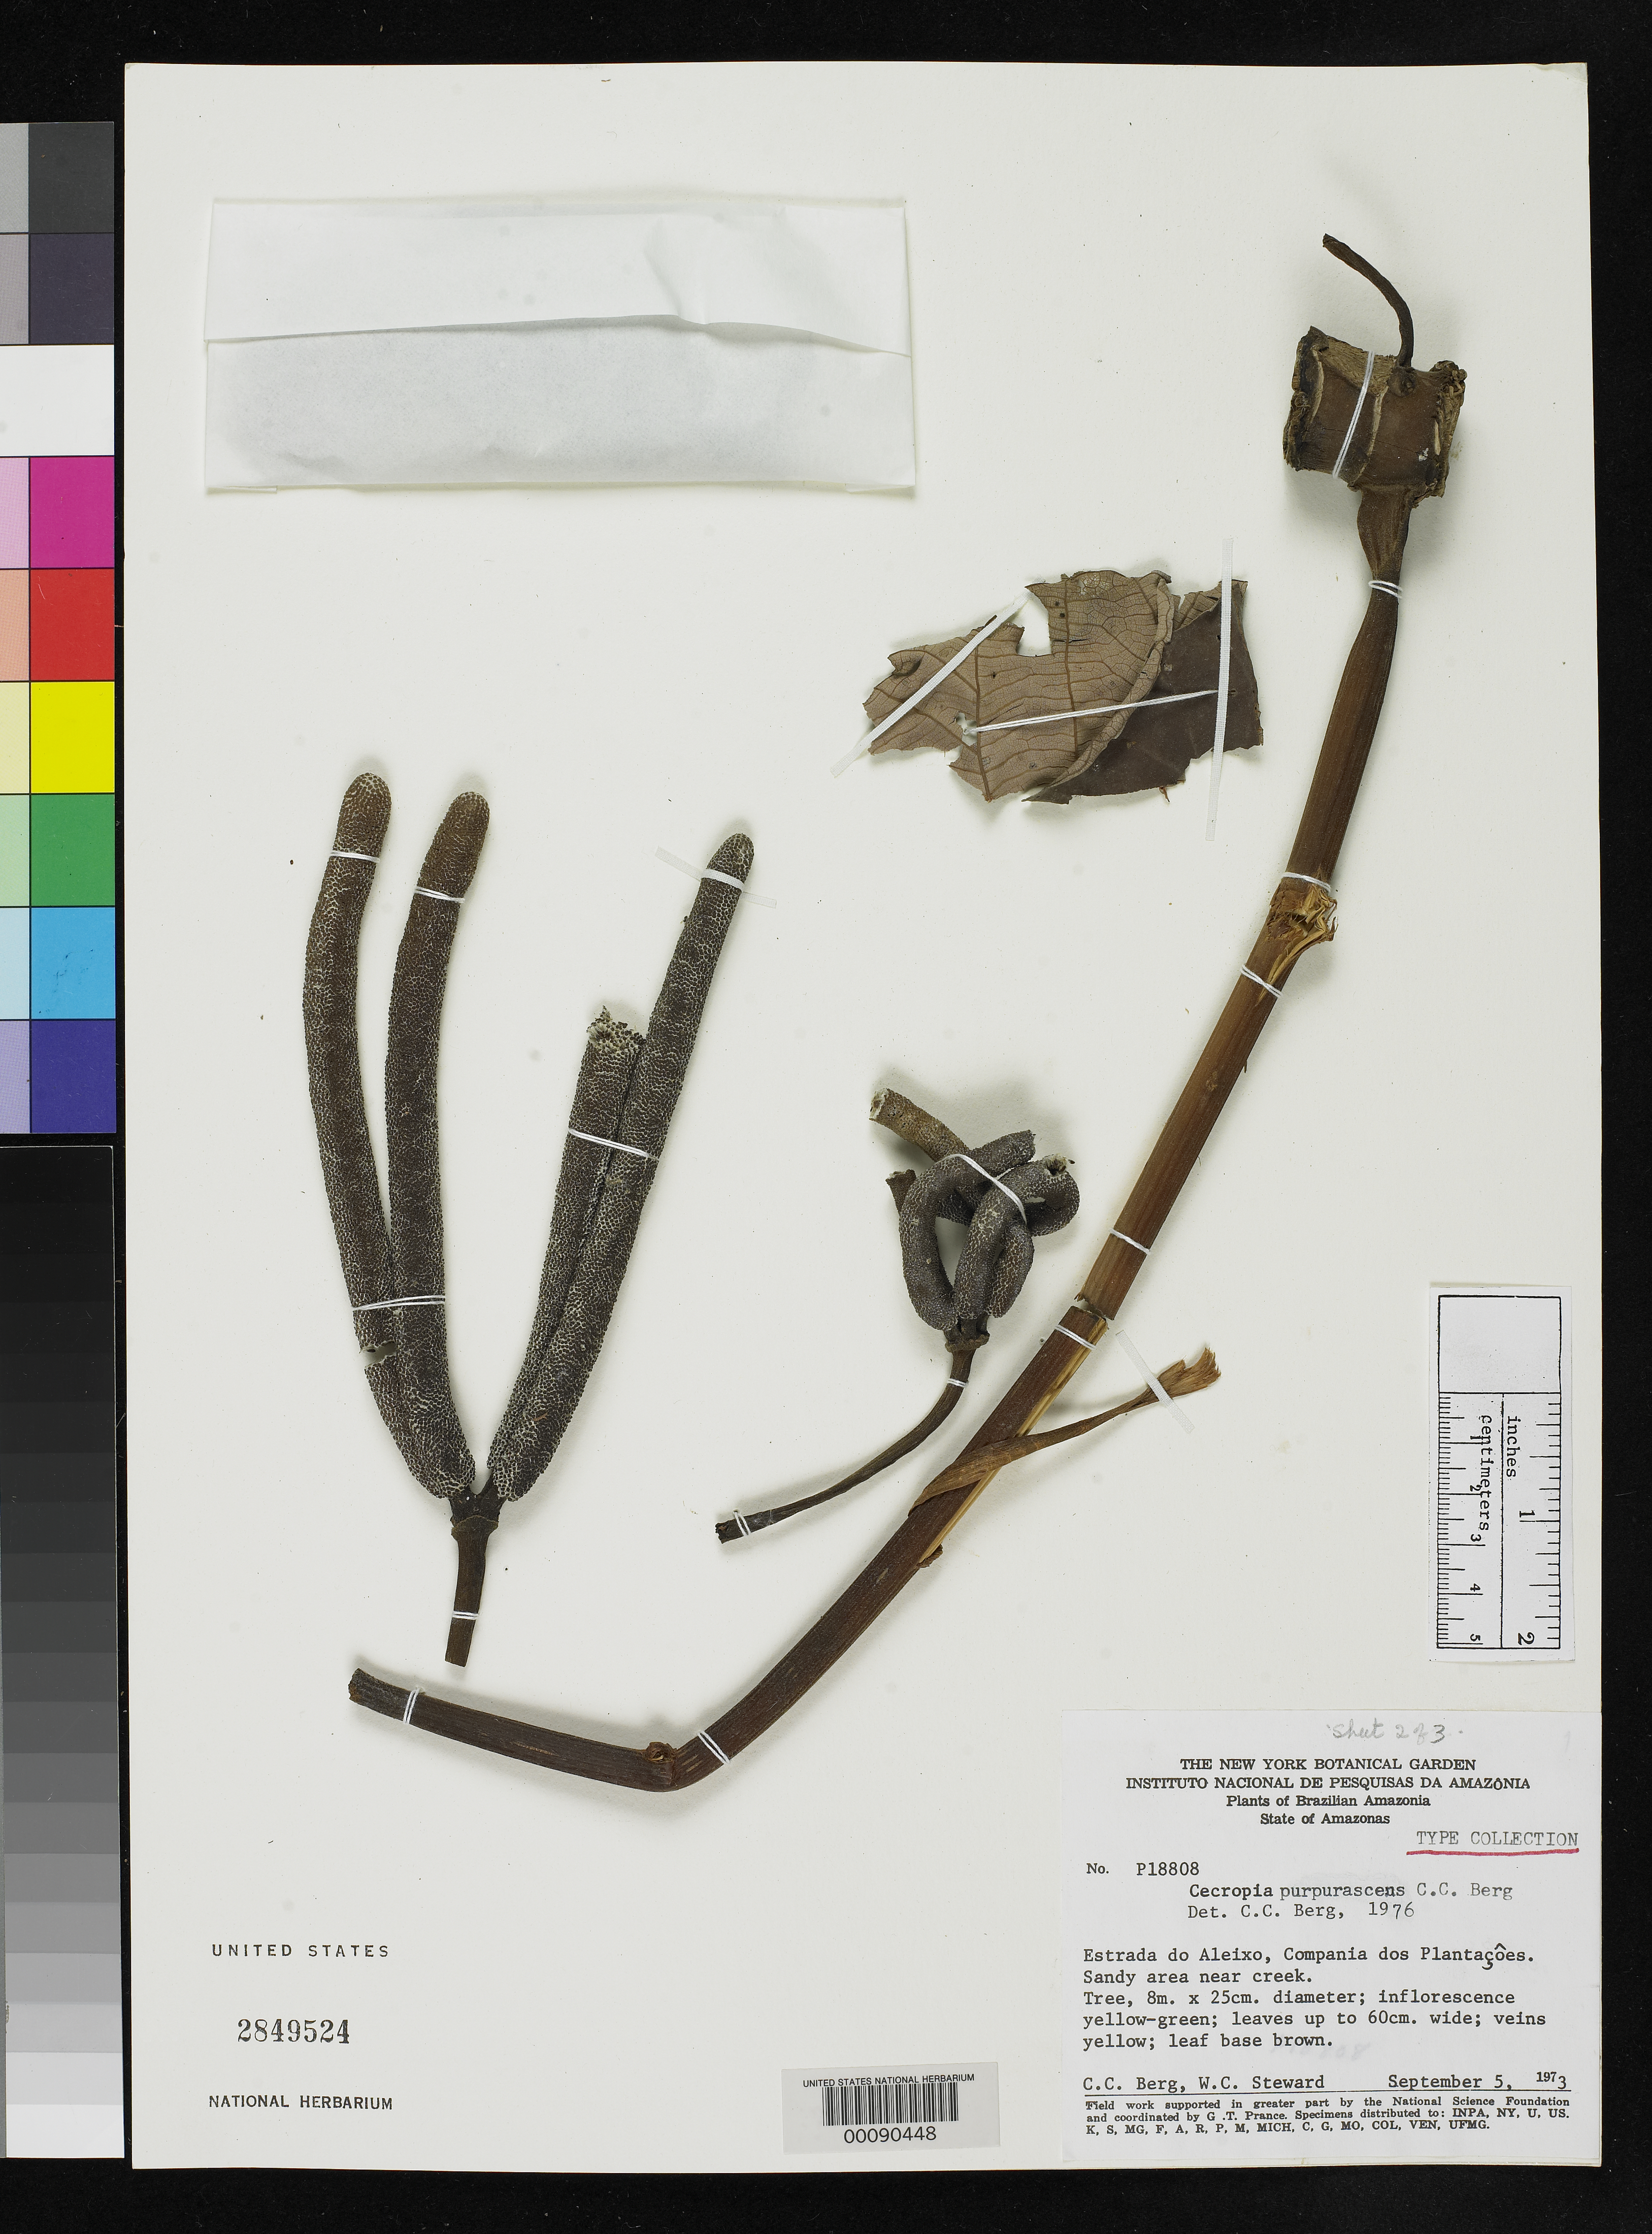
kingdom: Plantae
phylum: Tracheophyta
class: Magnoliopsida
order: Rosales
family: Urticaceae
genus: Cecropia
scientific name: Cecropia purpurascens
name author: C.C. Berg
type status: Isotype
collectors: C. C. Berg & W. Seward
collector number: P 18808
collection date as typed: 05 Sep 1973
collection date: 1973-09-05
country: Brazil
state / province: Amazonas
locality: Estrada do Aleixo, campania dos plantacoes [campanha dos plantacaos?], near Manhaus.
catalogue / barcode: US 2849524